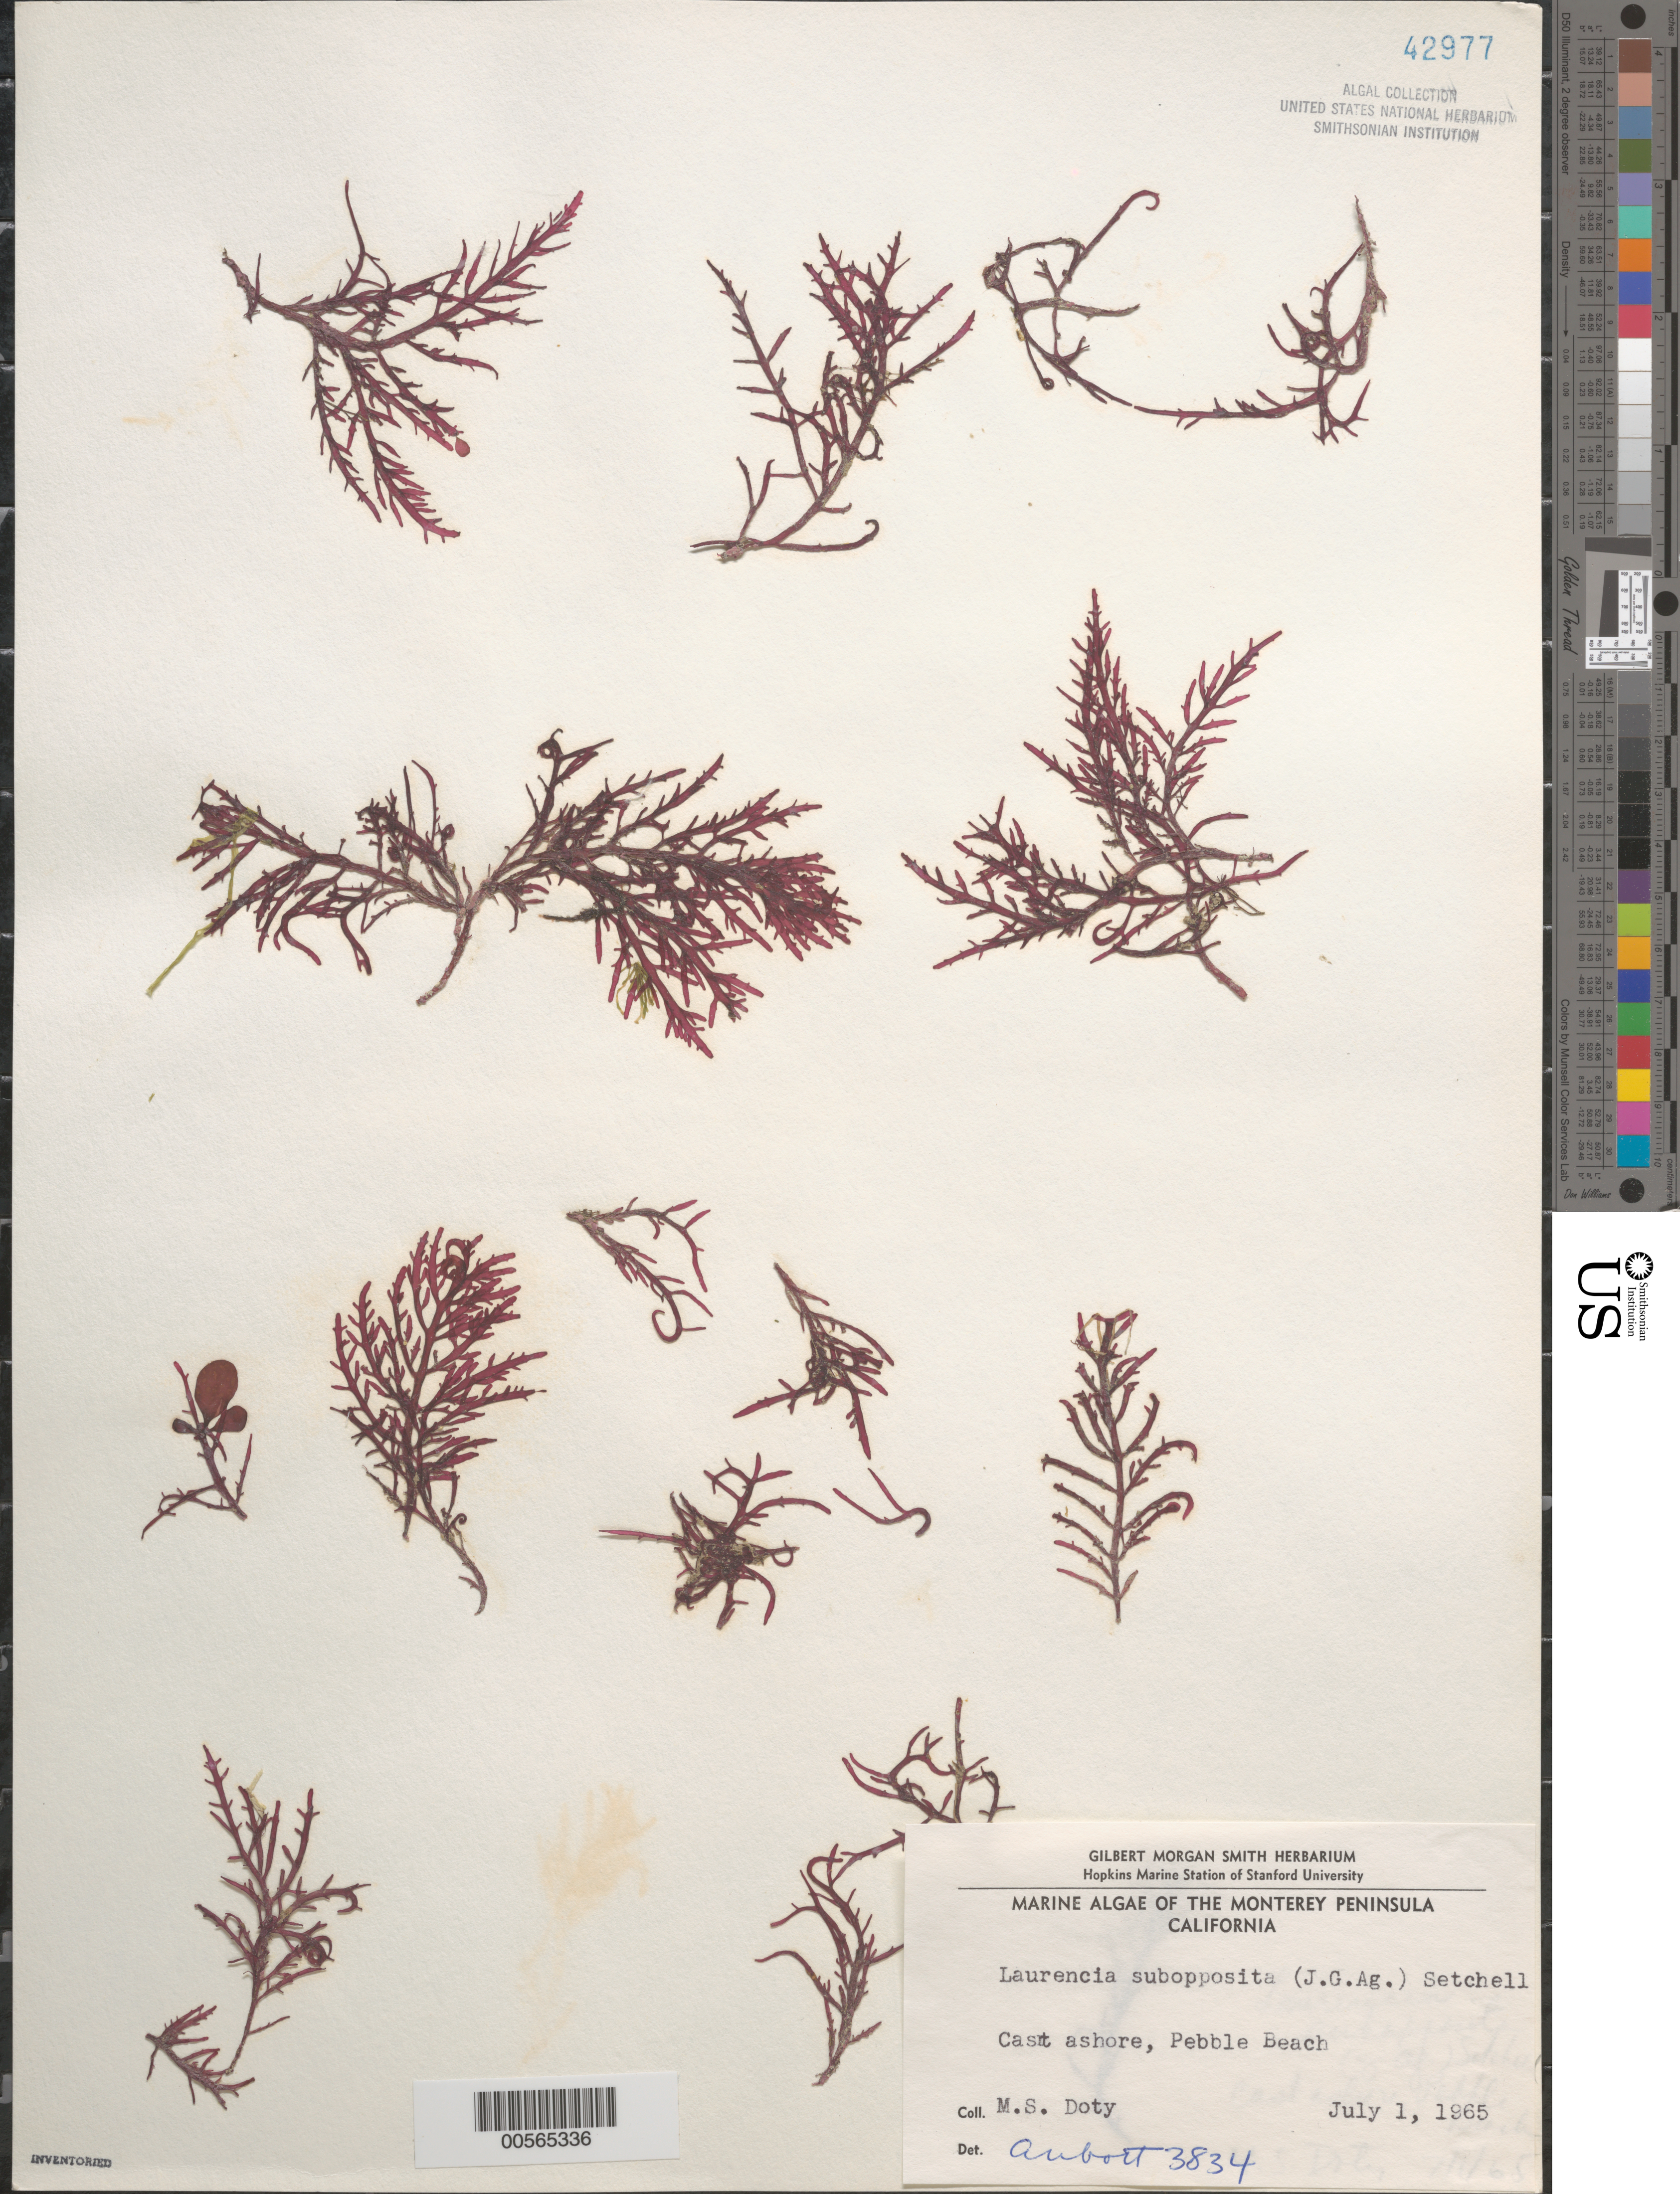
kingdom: Plantae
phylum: Rhodophyta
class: Florideophyceae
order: Ceramiales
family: Rhodomelaceae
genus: Laurencia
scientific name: Laurencia subopposita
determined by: Abbott, Isabella A.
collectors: M. S. Doty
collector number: IAA 3834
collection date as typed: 01 Jul 1965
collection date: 1965-07-01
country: United States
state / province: California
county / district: Monterey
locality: Pebble Beach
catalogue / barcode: US 42977